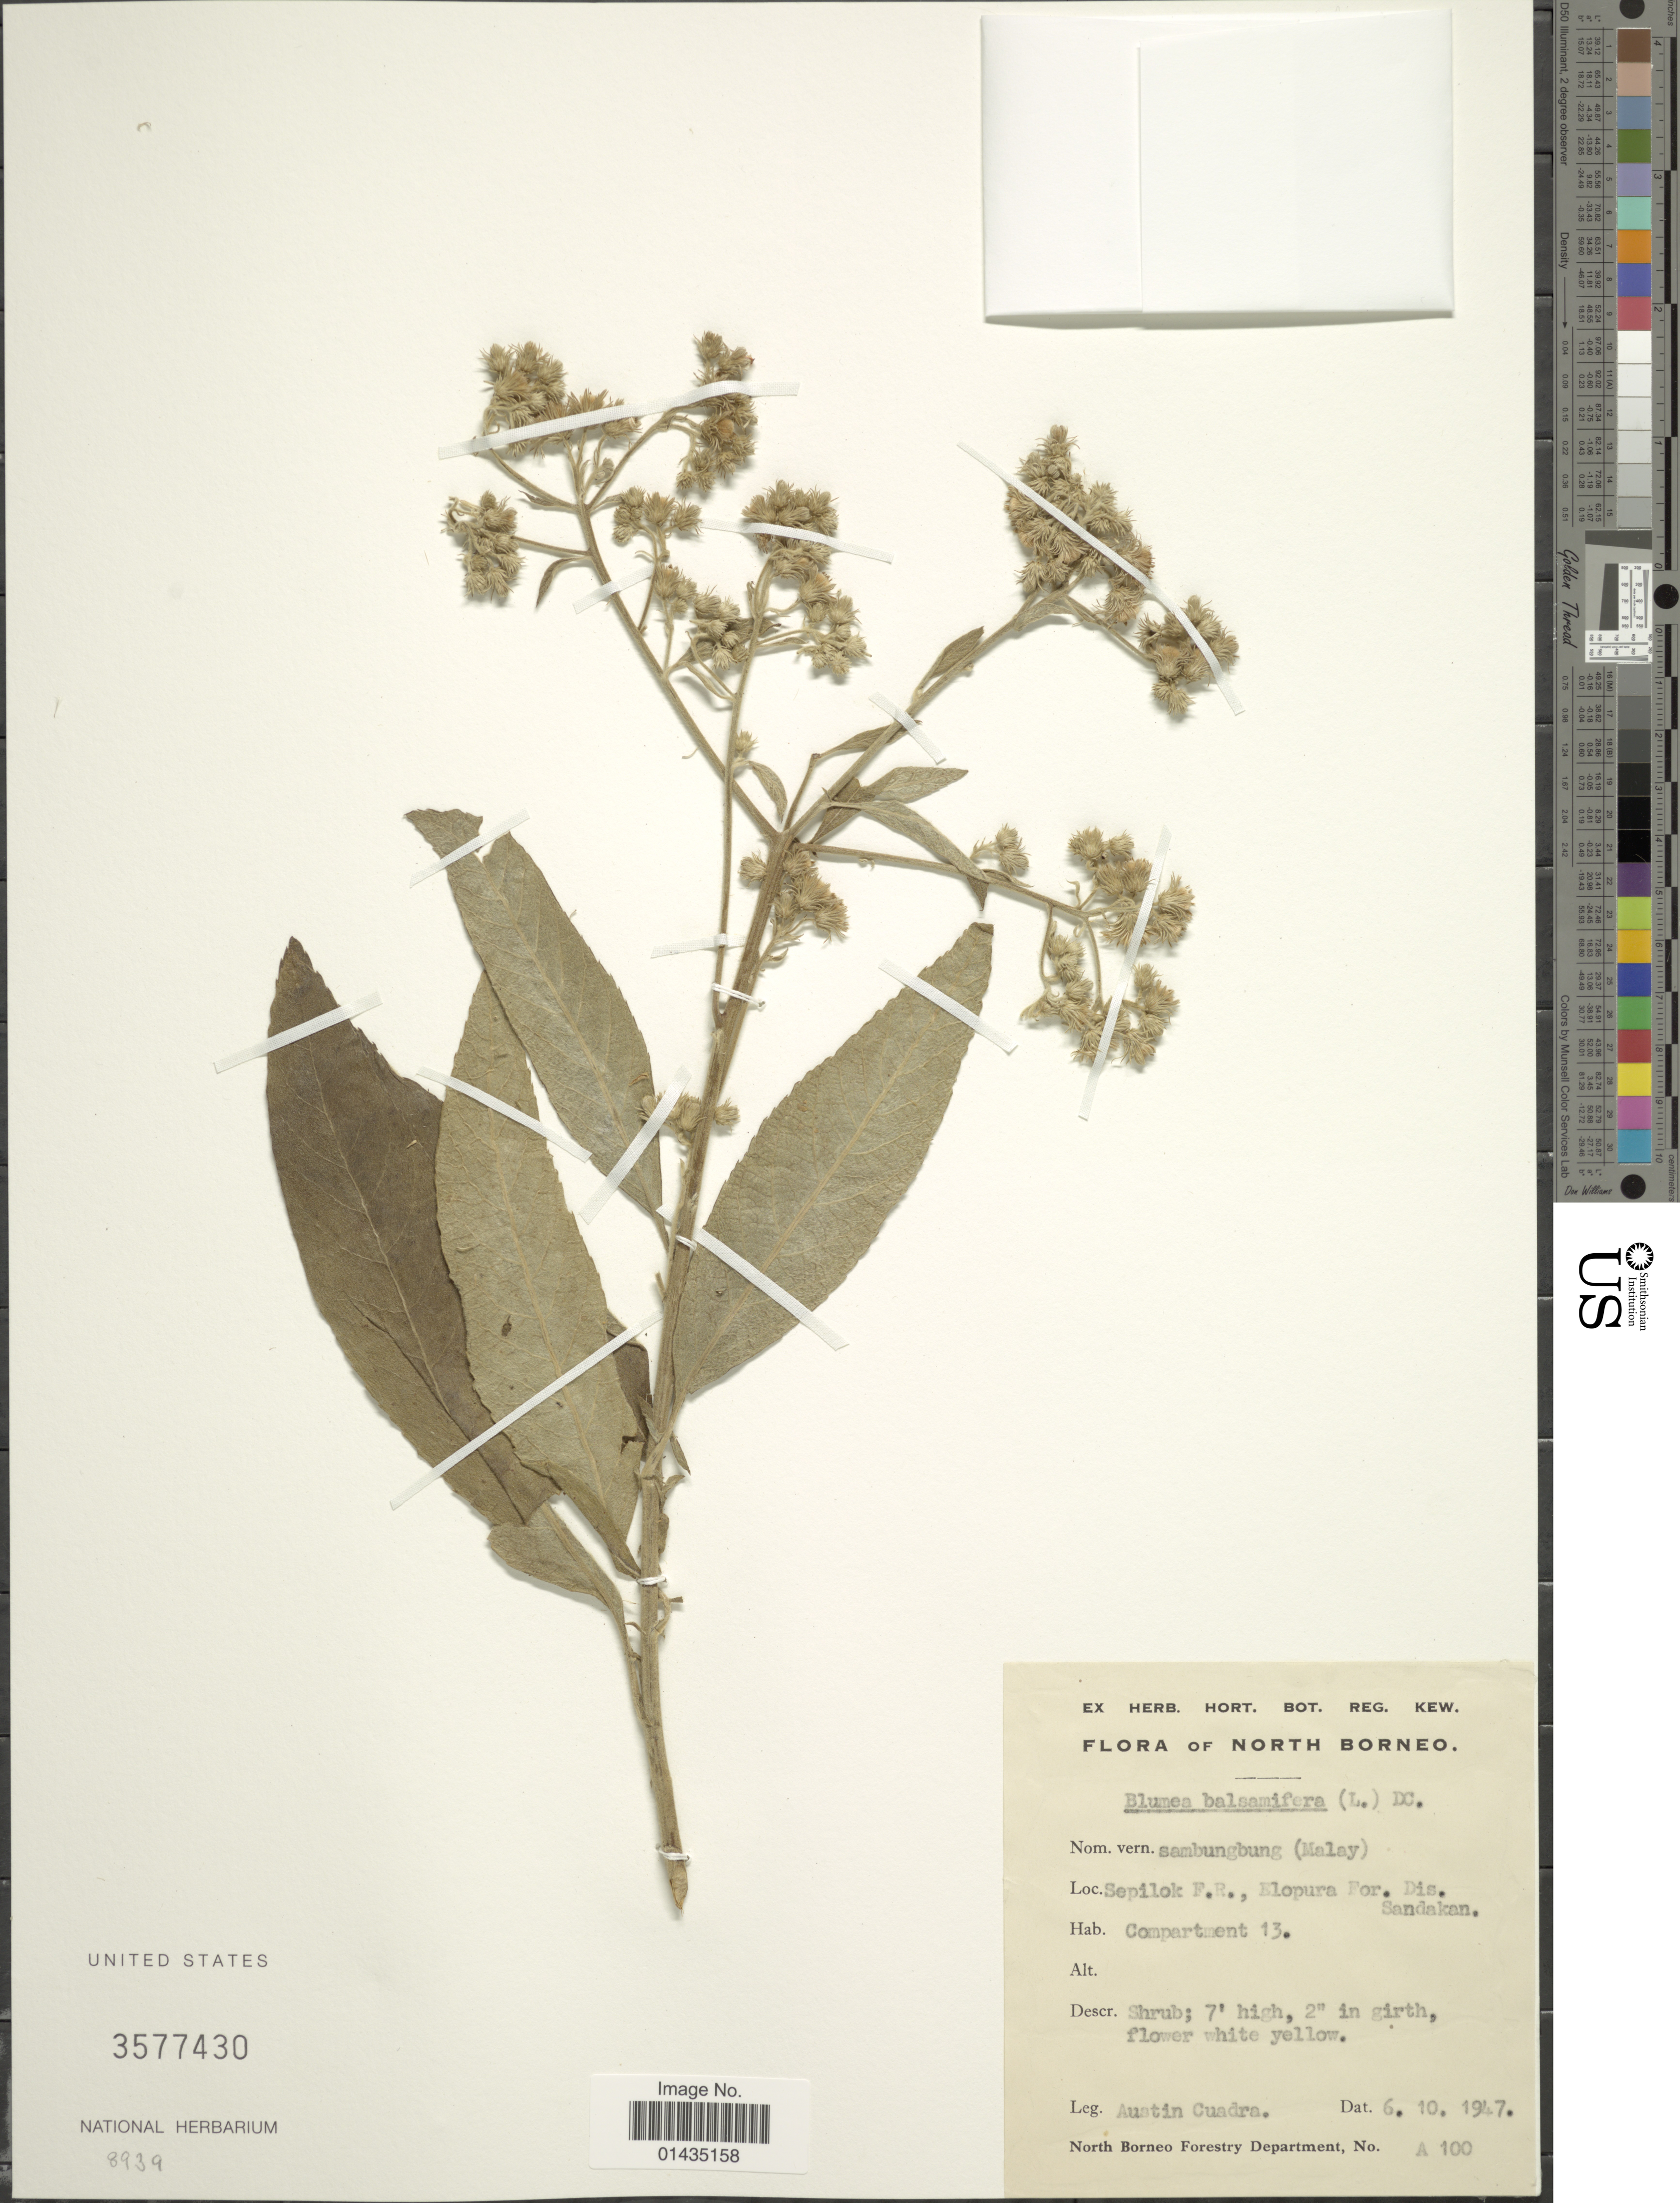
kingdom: Plantae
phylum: Tracheophyta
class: Magnoliopsida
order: Asterales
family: Asteraceae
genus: Blumea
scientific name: Blumea balsamifera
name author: (L.) DC.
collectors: A. Cuadra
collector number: A100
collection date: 1947-10-06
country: Malaysia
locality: North Borneo, Sepilok F. R., Elopura For. Dis. Sandakan, Compartment 13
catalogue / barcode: US 3577430